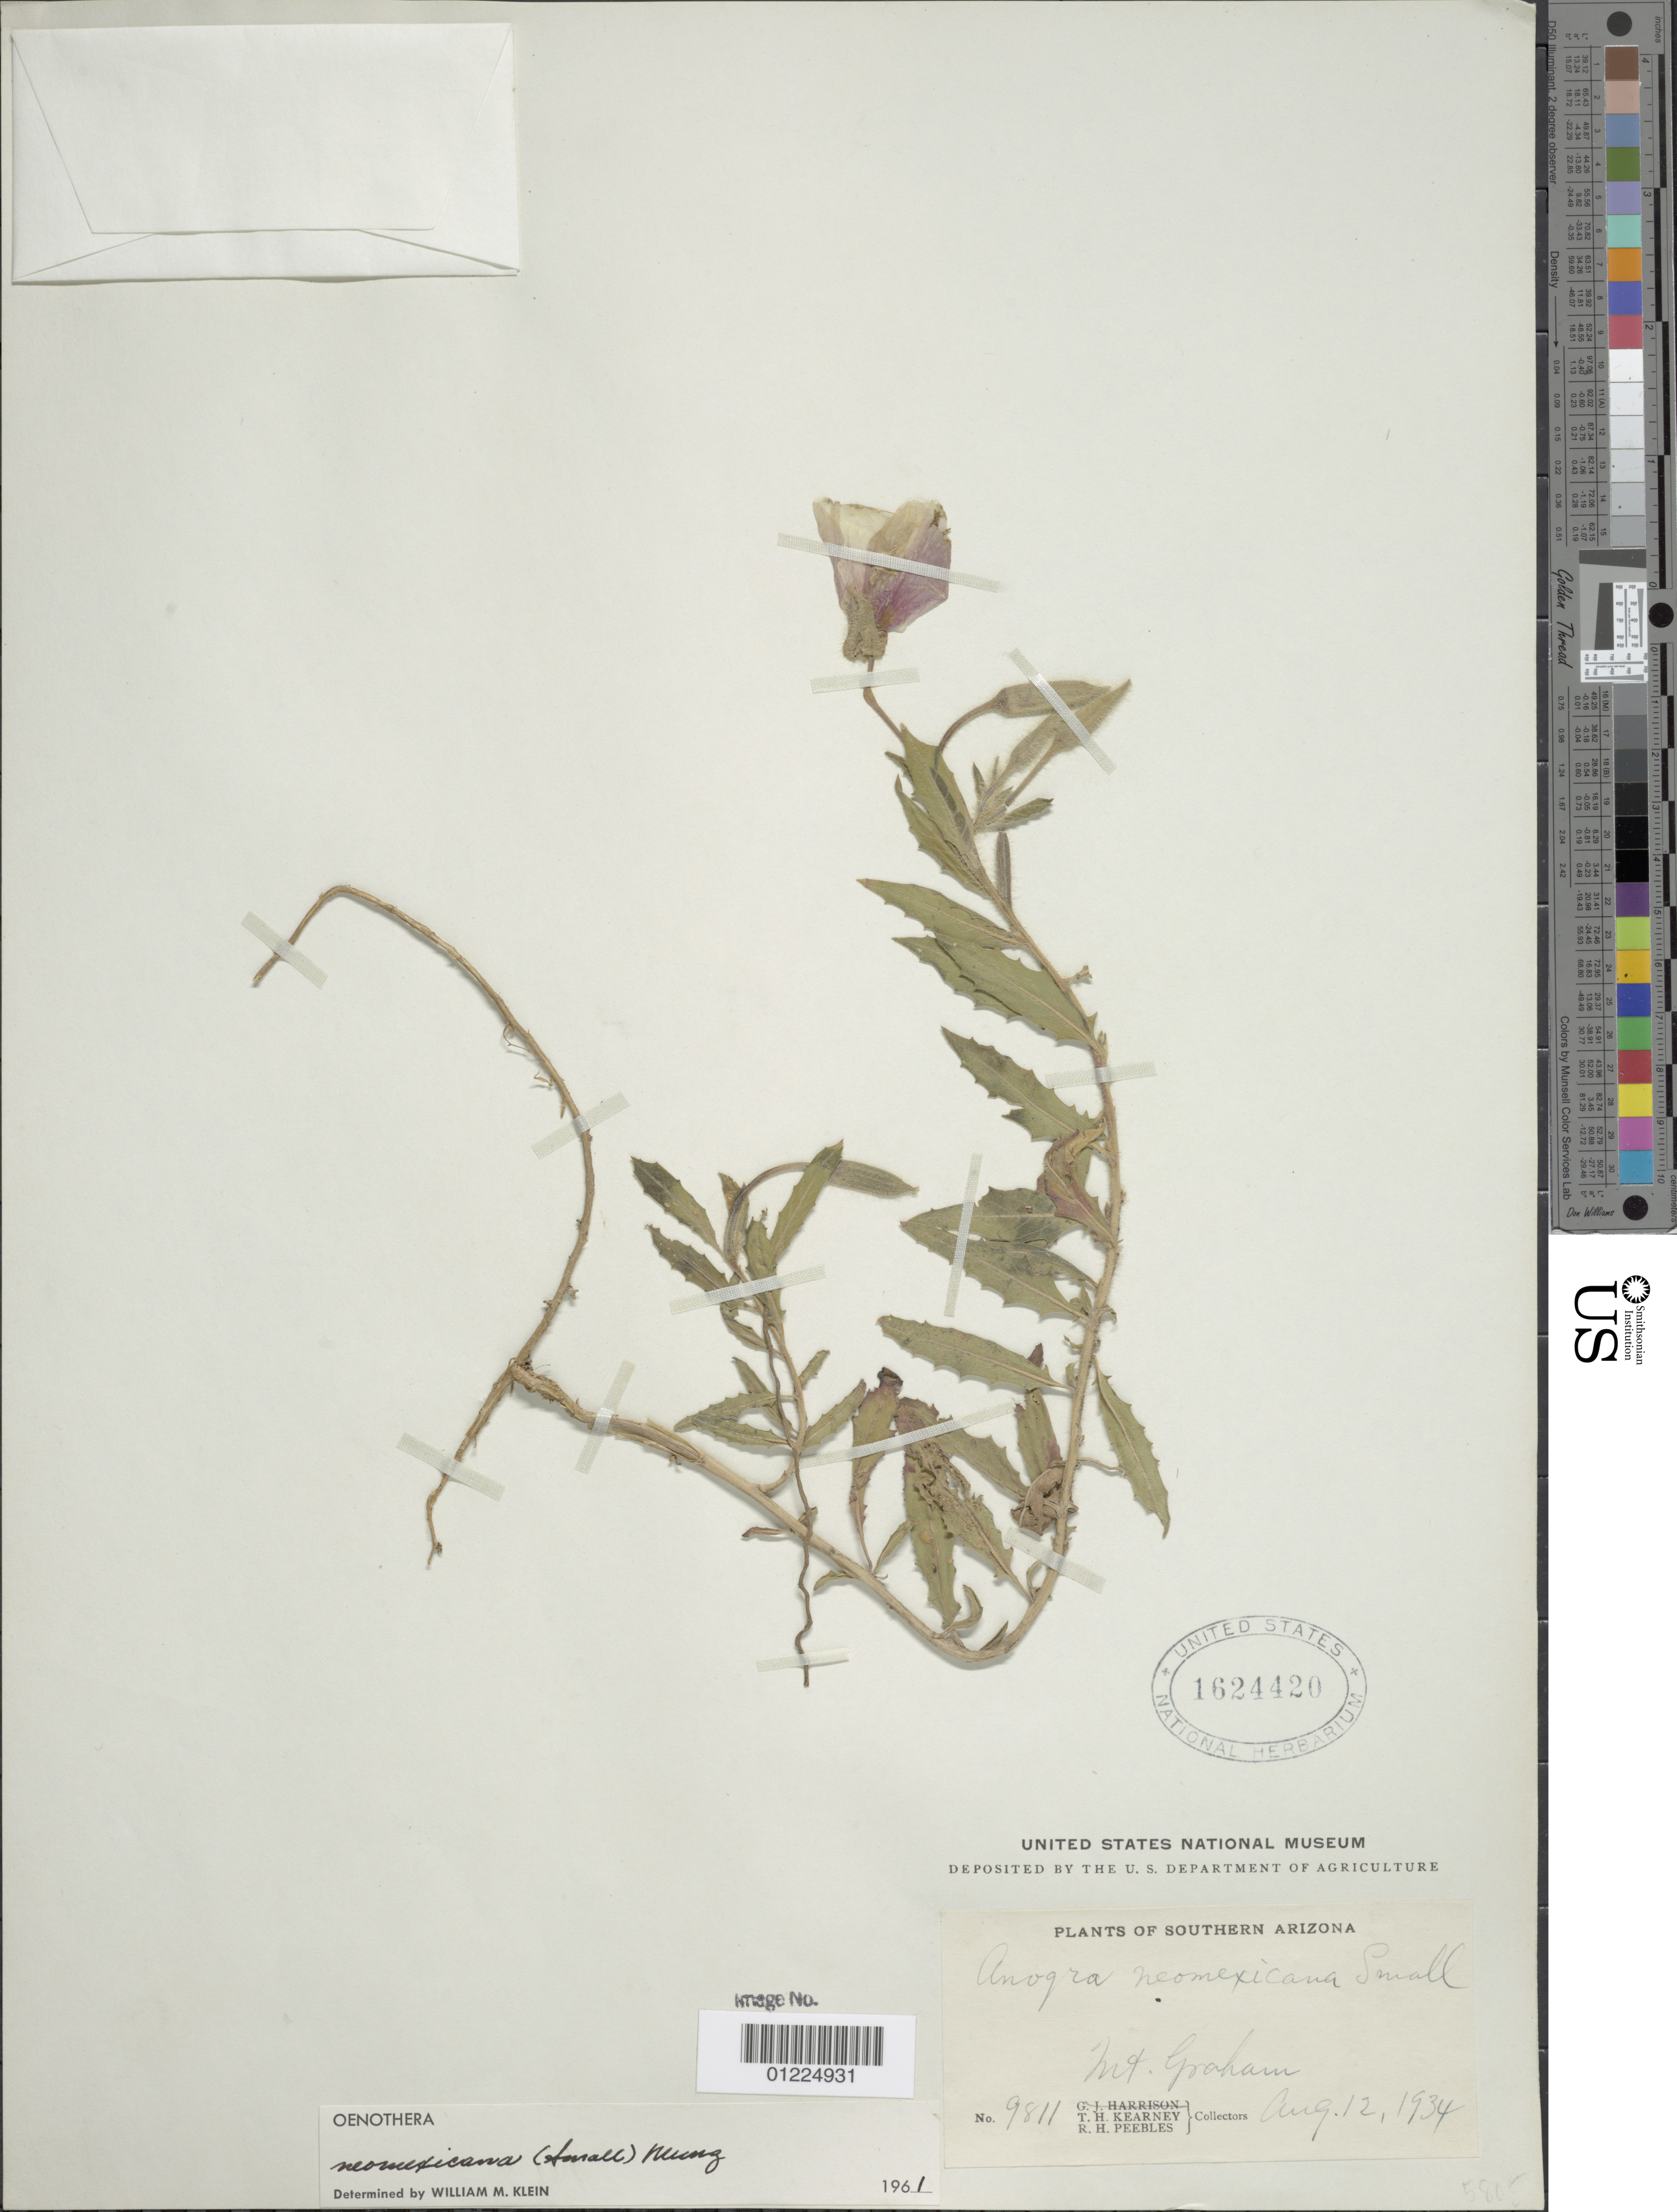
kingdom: Plantae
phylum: Tracheophyta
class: Magnoliopsida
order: Myrtales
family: Onagraceae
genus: Oenothera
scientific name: Oenothera neomexicana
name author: (Small) Munz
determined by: Klein, W. M.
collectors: T. H. Kearney & R. H. Peebles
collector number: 9811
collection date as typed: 12 Aug 1934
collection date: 1934-08-12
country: United States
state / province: Arizona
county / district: Graham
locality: Mount Graham.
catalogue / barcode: US 1624420